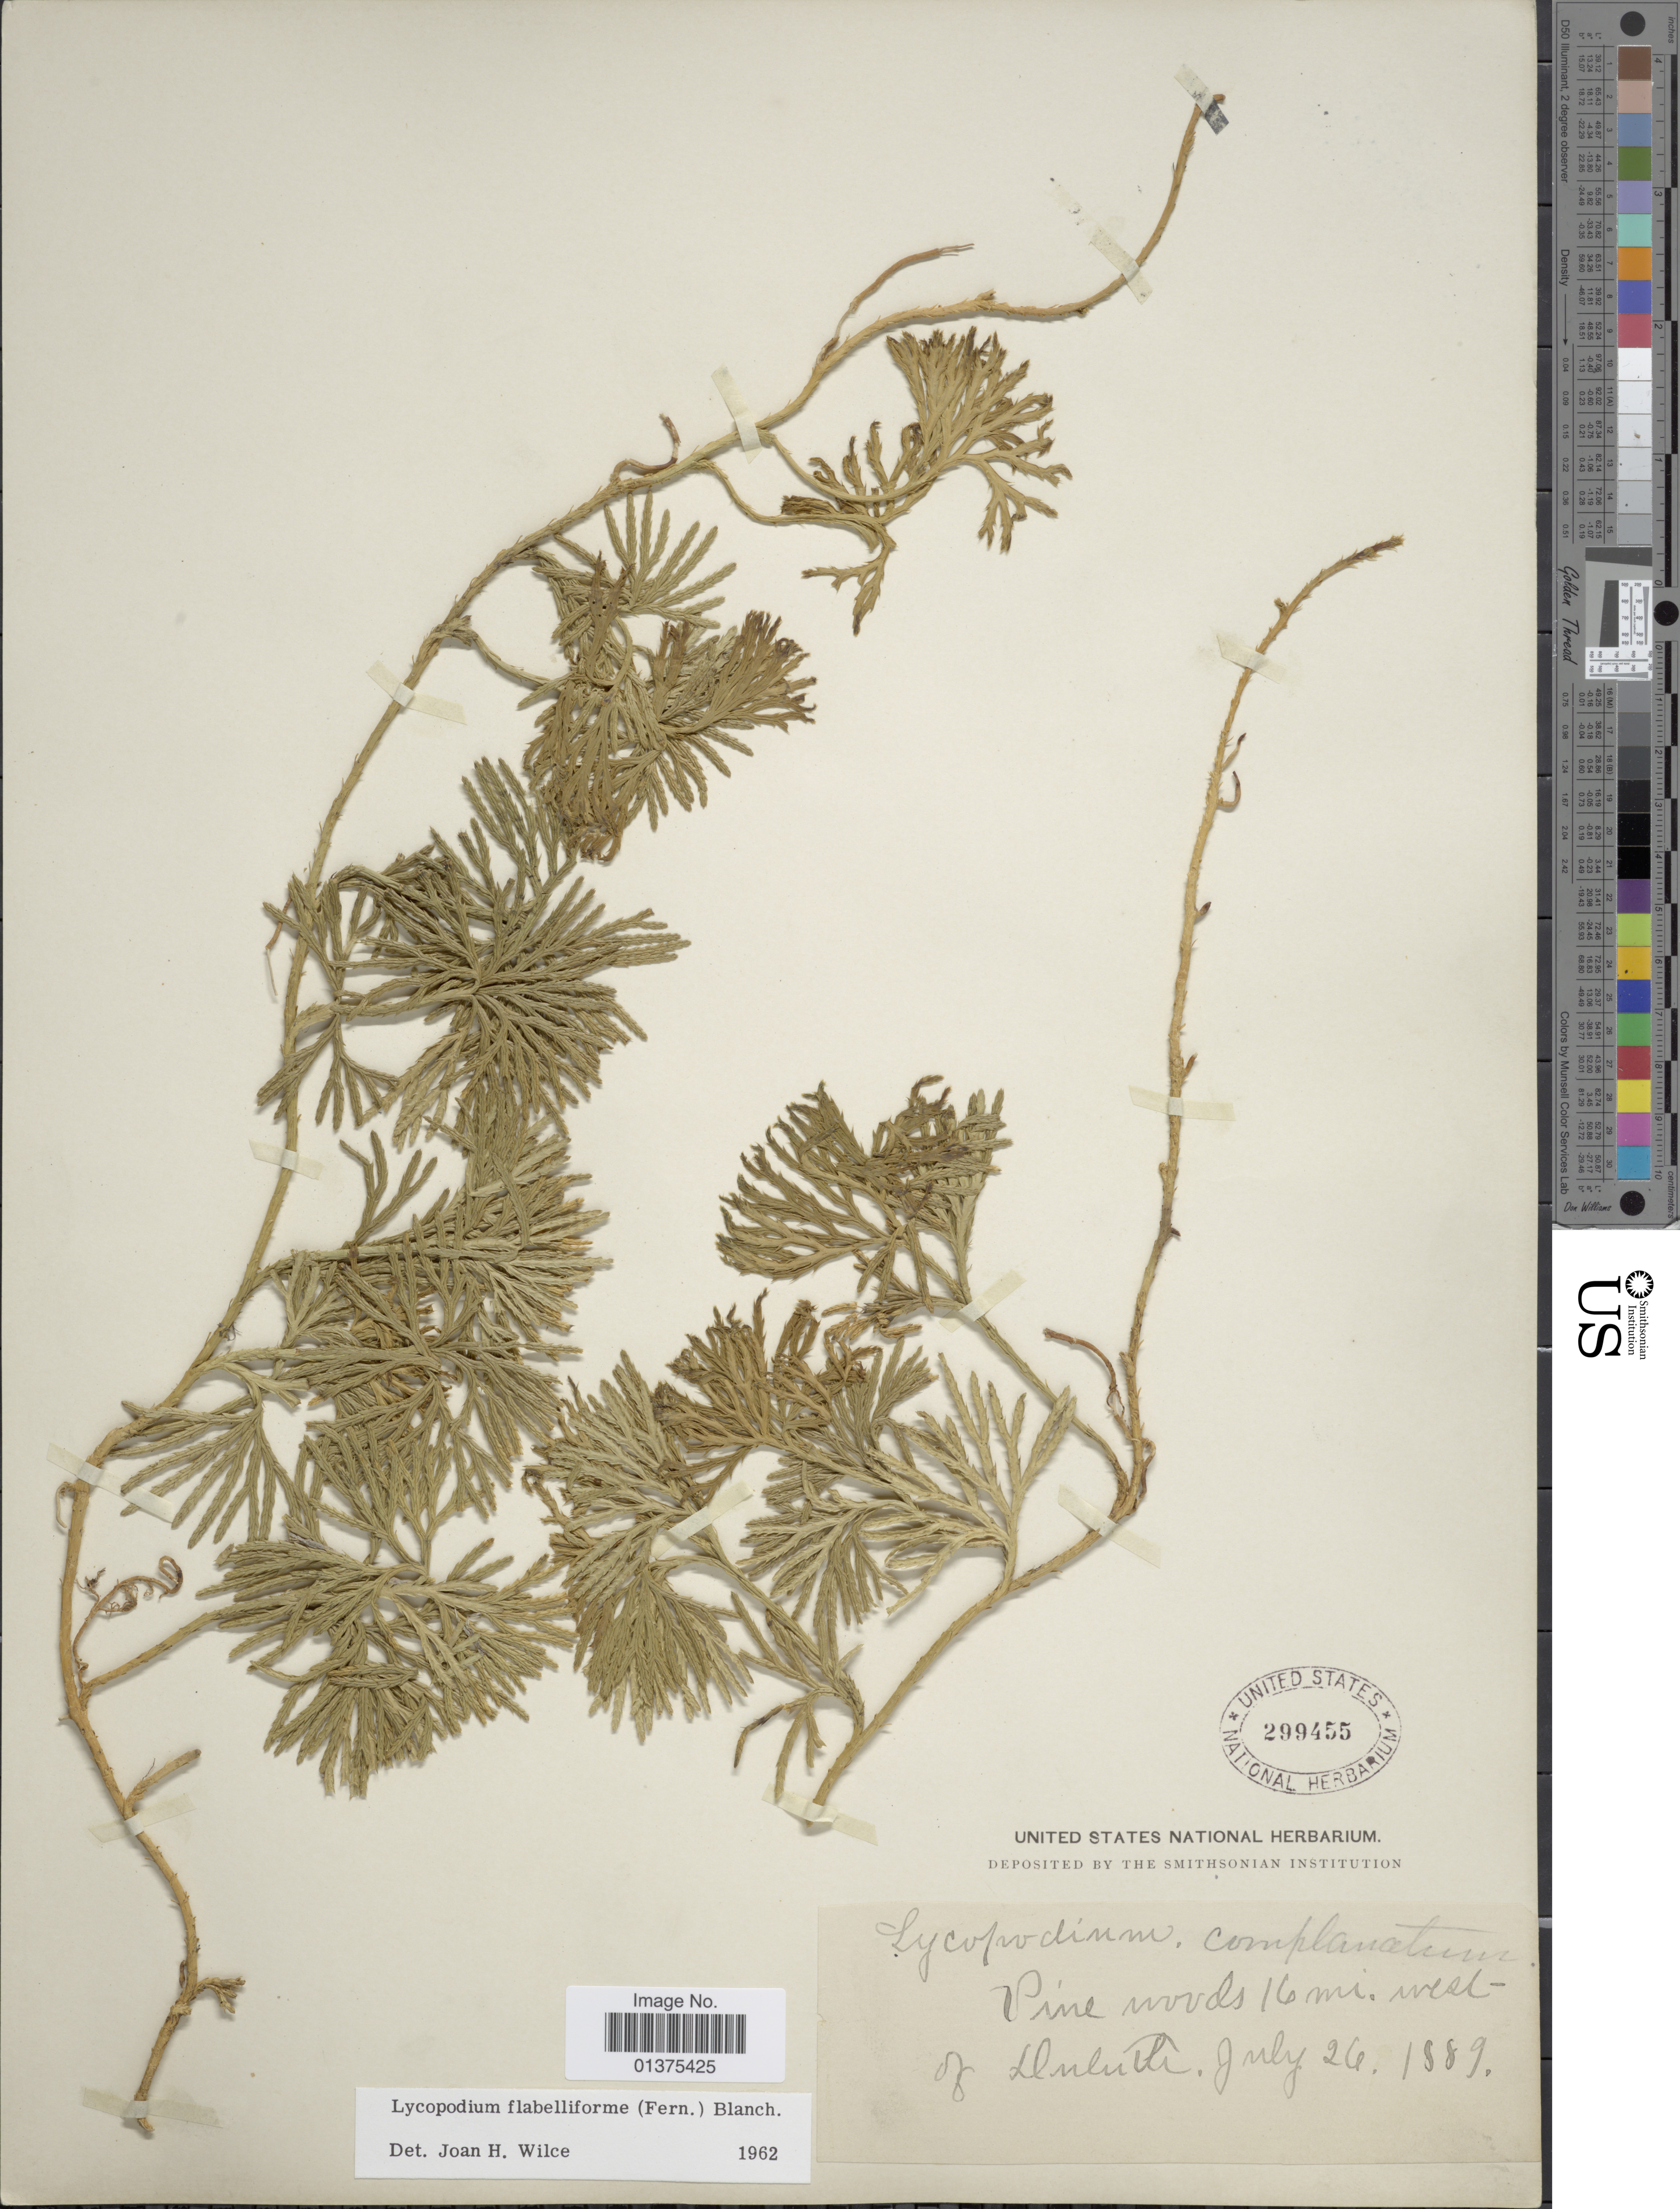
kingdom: Plantae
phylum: Tracheophyta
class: Lycopodiopsida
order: Lycopodiales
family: Lycopodiaceae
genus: Diphasiastrum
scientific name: Diphasiastrum digitatum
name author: (Dill. ex A. Braun) Holub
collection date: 1889-07-26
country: United States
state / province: Minnesota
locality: Pine woods 16 mi. west of Duluth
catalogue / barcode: US 299455